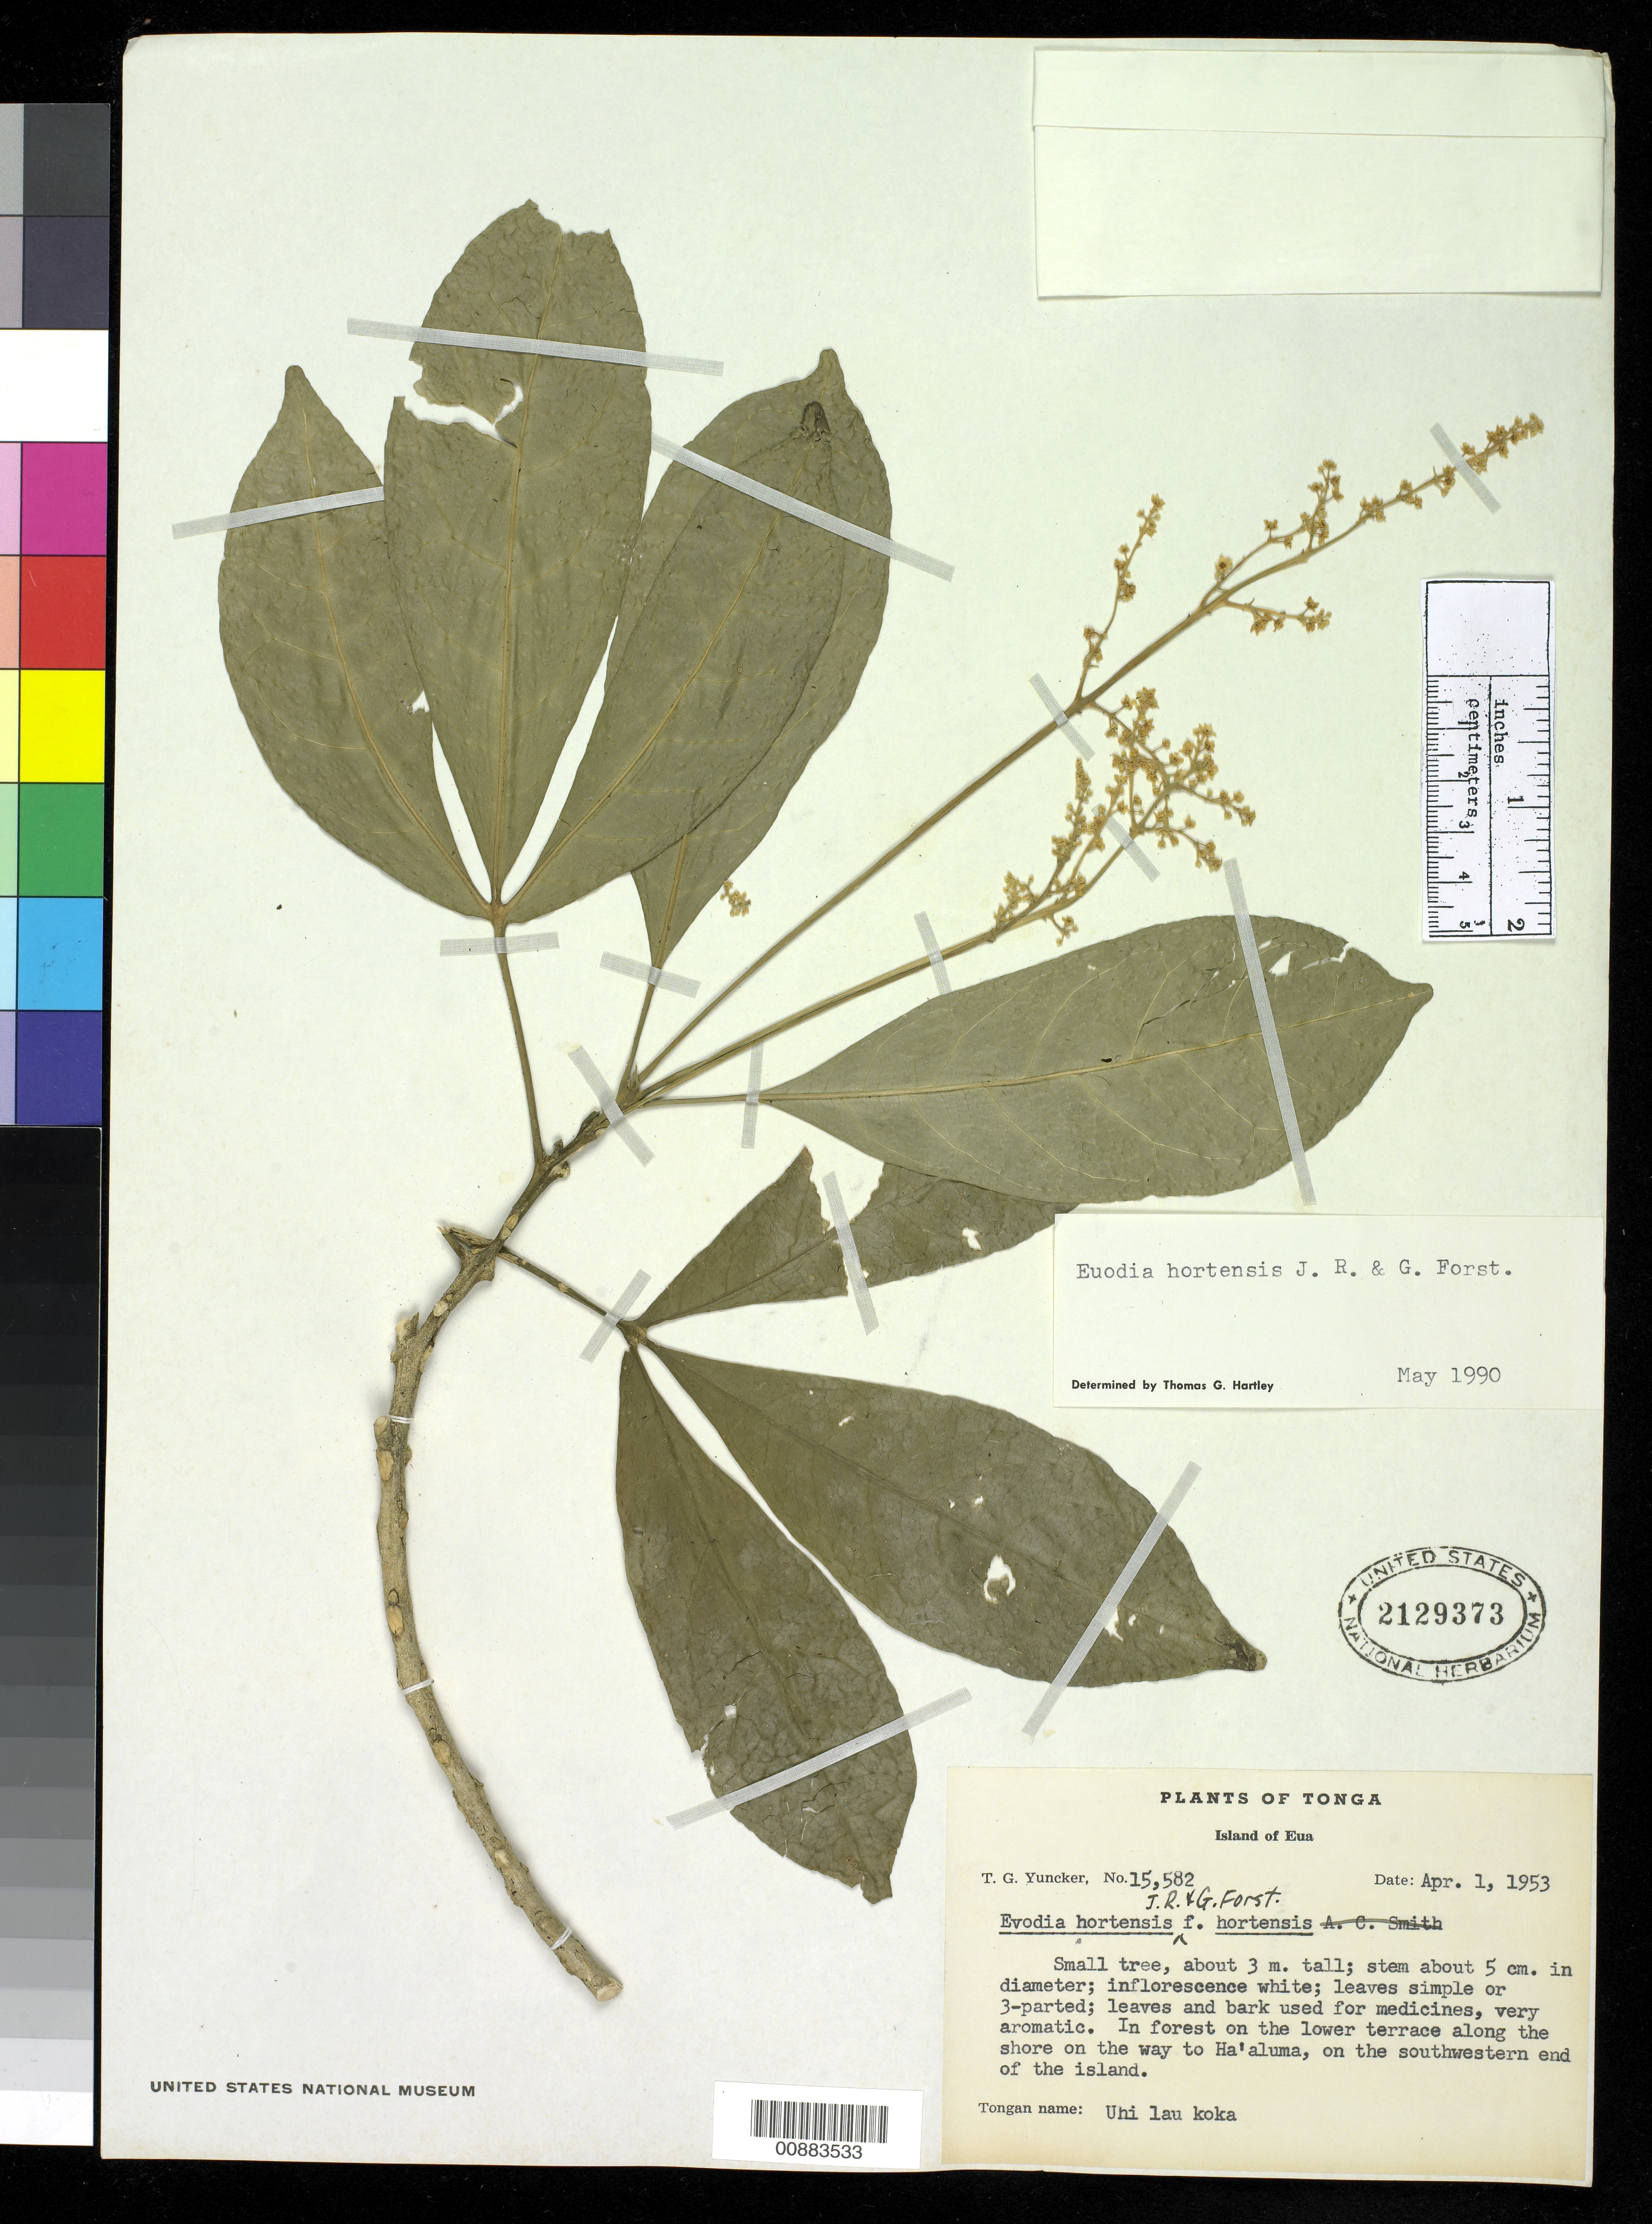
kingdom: Plantae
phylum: Tracheophyta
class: Magnoliopsida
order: Sapindales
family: Rutaceae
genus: Euodia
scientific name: Euodia hortensis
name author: J.R. Forst. & G. Forst.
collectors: T. G. Yuncker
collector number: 15582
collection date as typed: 01 Apr 1953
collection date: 1953-04-01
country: Tonga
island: Eua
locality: In the forest on the lower terrace along the shore on the way to Ha'aluma, on the southwestern end of the island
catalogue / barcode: US 2129373